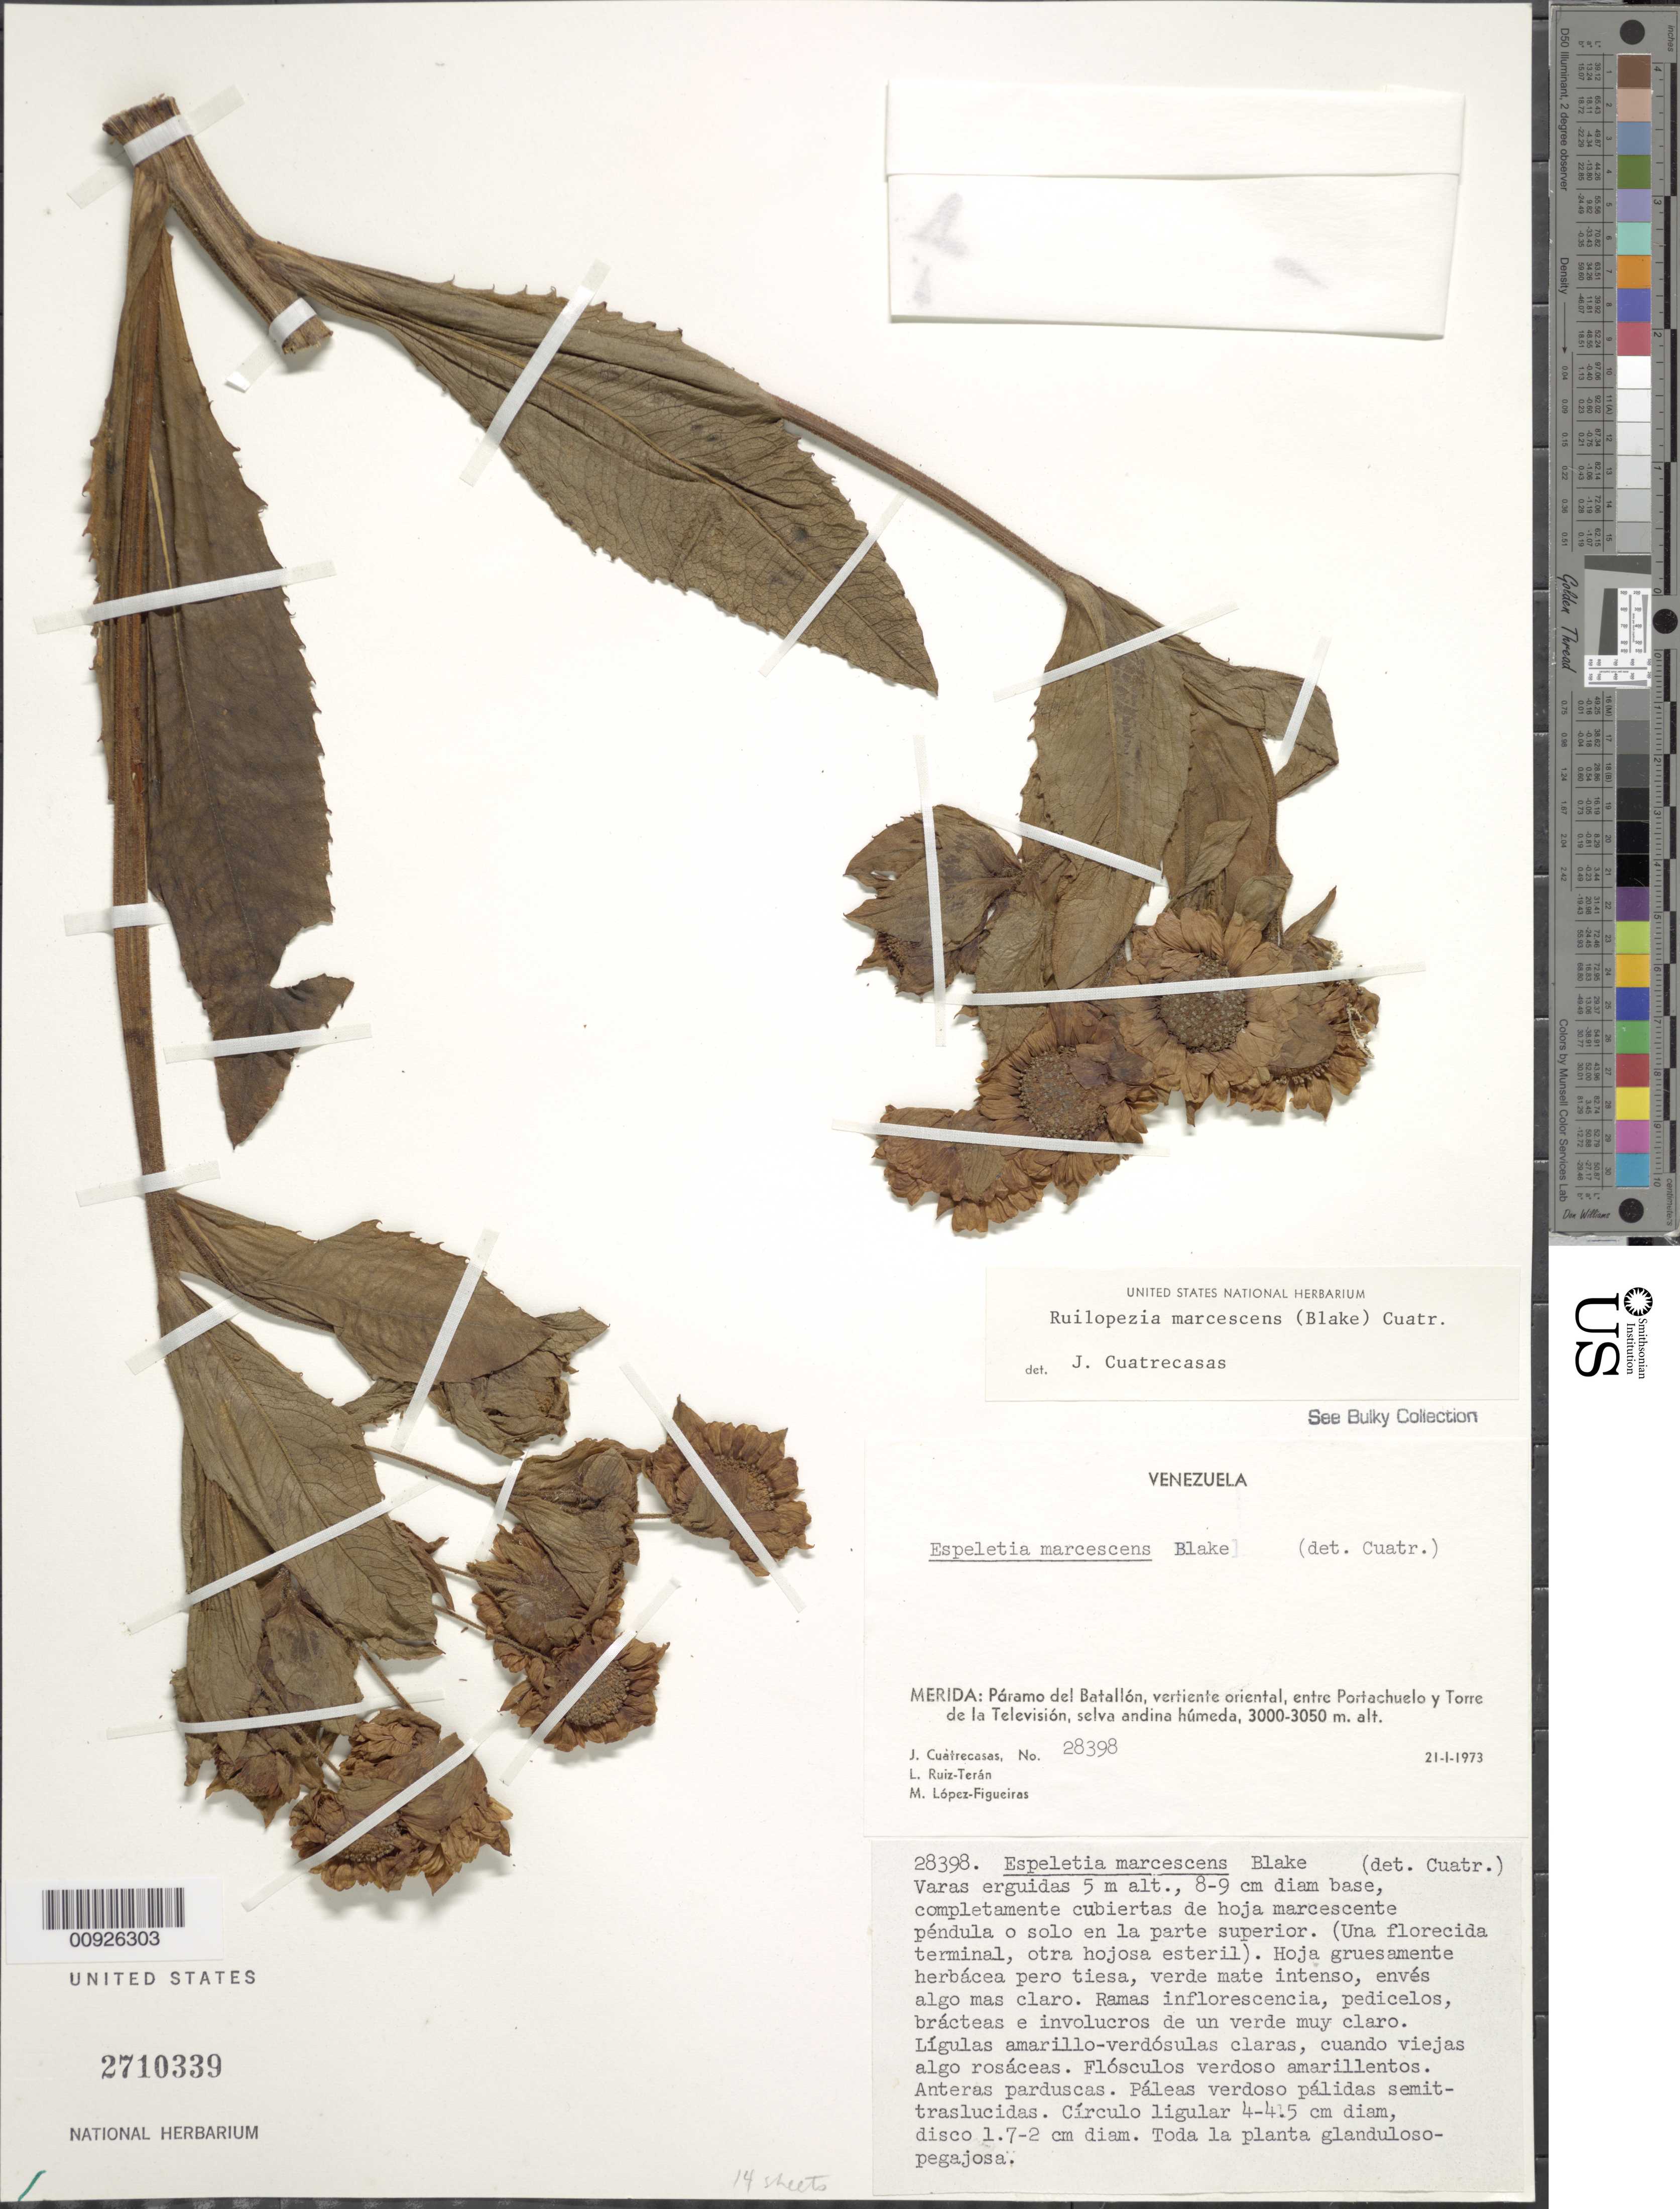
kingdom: Plantae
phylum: Tracheophyta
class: Magnoliopsida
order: Asterales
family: Asteraceae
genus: Ruilopezia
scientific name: Ruilopezia marcescens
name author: (S.F. Blake) Cuatrec.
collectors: J. Cuatrecasas, L. E. Ruíz-Terán & M. López Figueiras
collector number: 28398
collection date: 1973-01-21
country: Venezuela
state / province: Mérida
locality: Paramo del Batallón. Vertiente oriental, entre Portachuelo y Torre de la Televisión.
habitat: Selva andina húmeda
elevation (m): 3000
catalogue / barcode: US 2710339